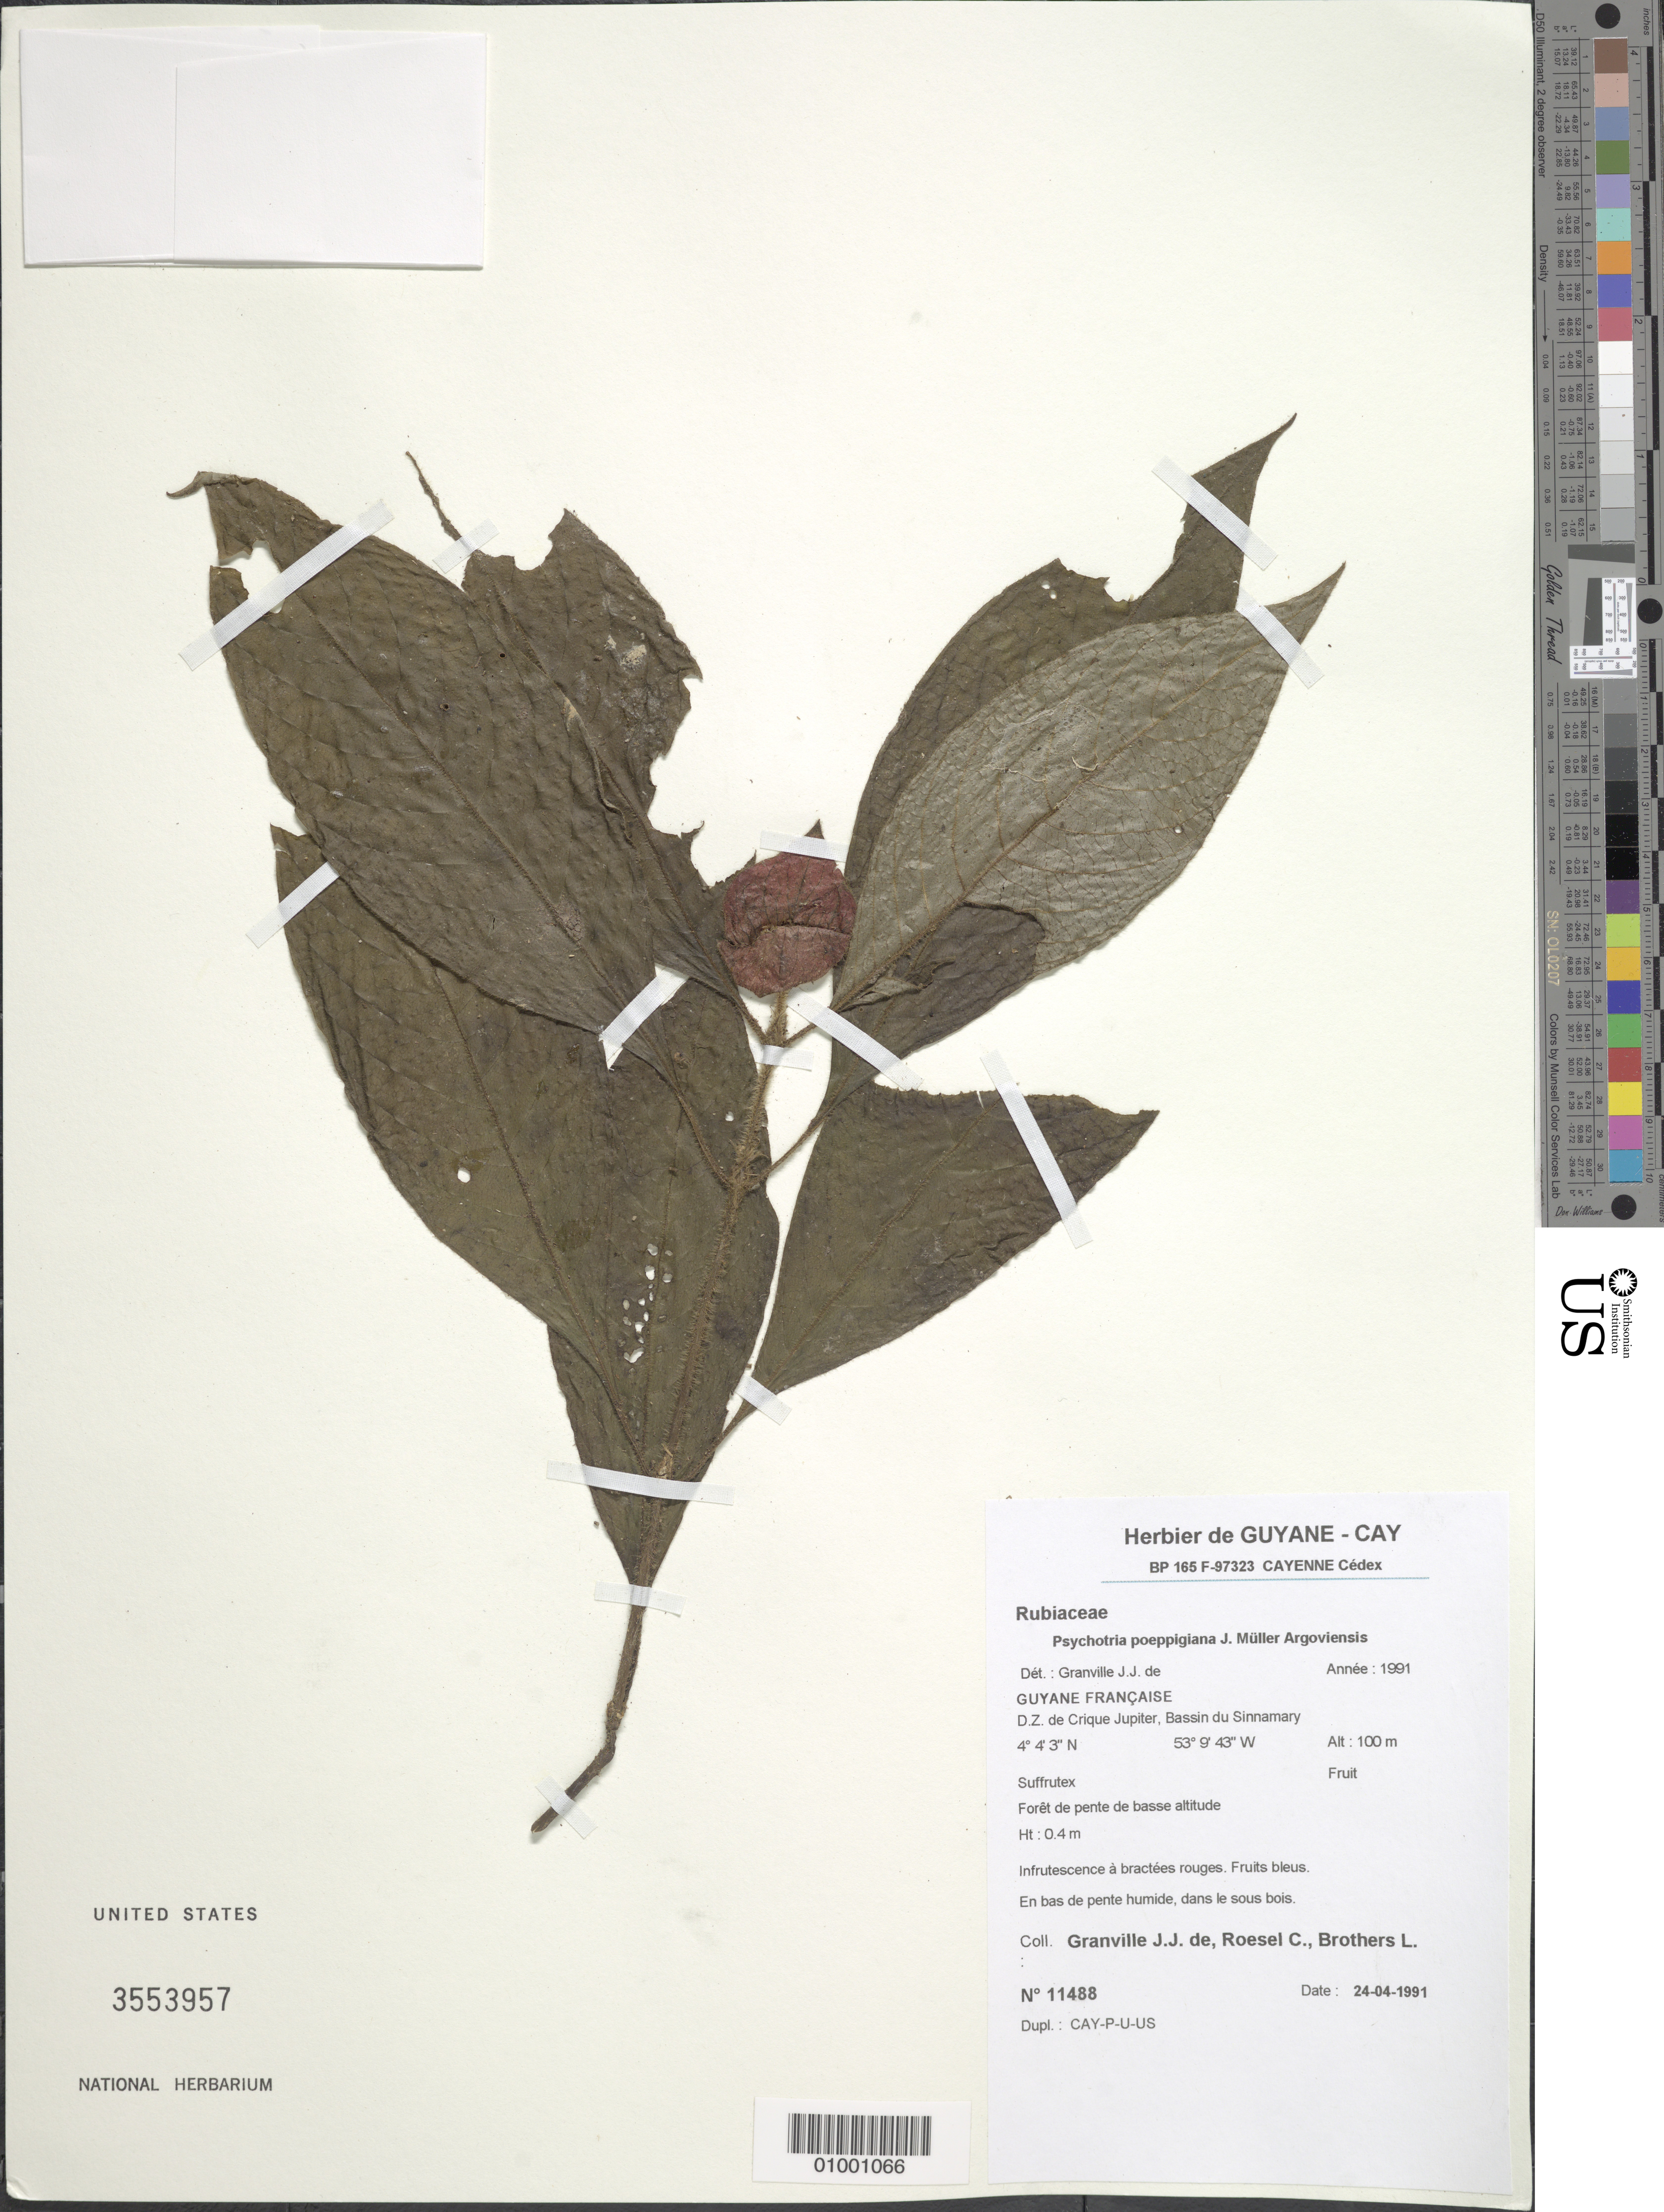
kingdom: Plantae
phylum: Tracheophyta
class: Magnoliopsida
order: Gentianales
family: Rubiaceae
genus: Palicourea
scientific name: Palicourea tomentosa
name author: (Aubl.) Borhidi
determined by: Kirkbride, J. H., Jr.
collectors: J.-J. de Granville, C. S. Roesel & L. Brothers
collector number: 11488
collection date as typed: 24-Apr-91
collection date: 1991-04-24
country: French Guiana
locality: D.Z. de Crique Jupiter, Bassin du Sinnamary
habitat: Bas de pente humide, dans le sous bois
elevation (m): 100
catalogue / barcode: US 3553957